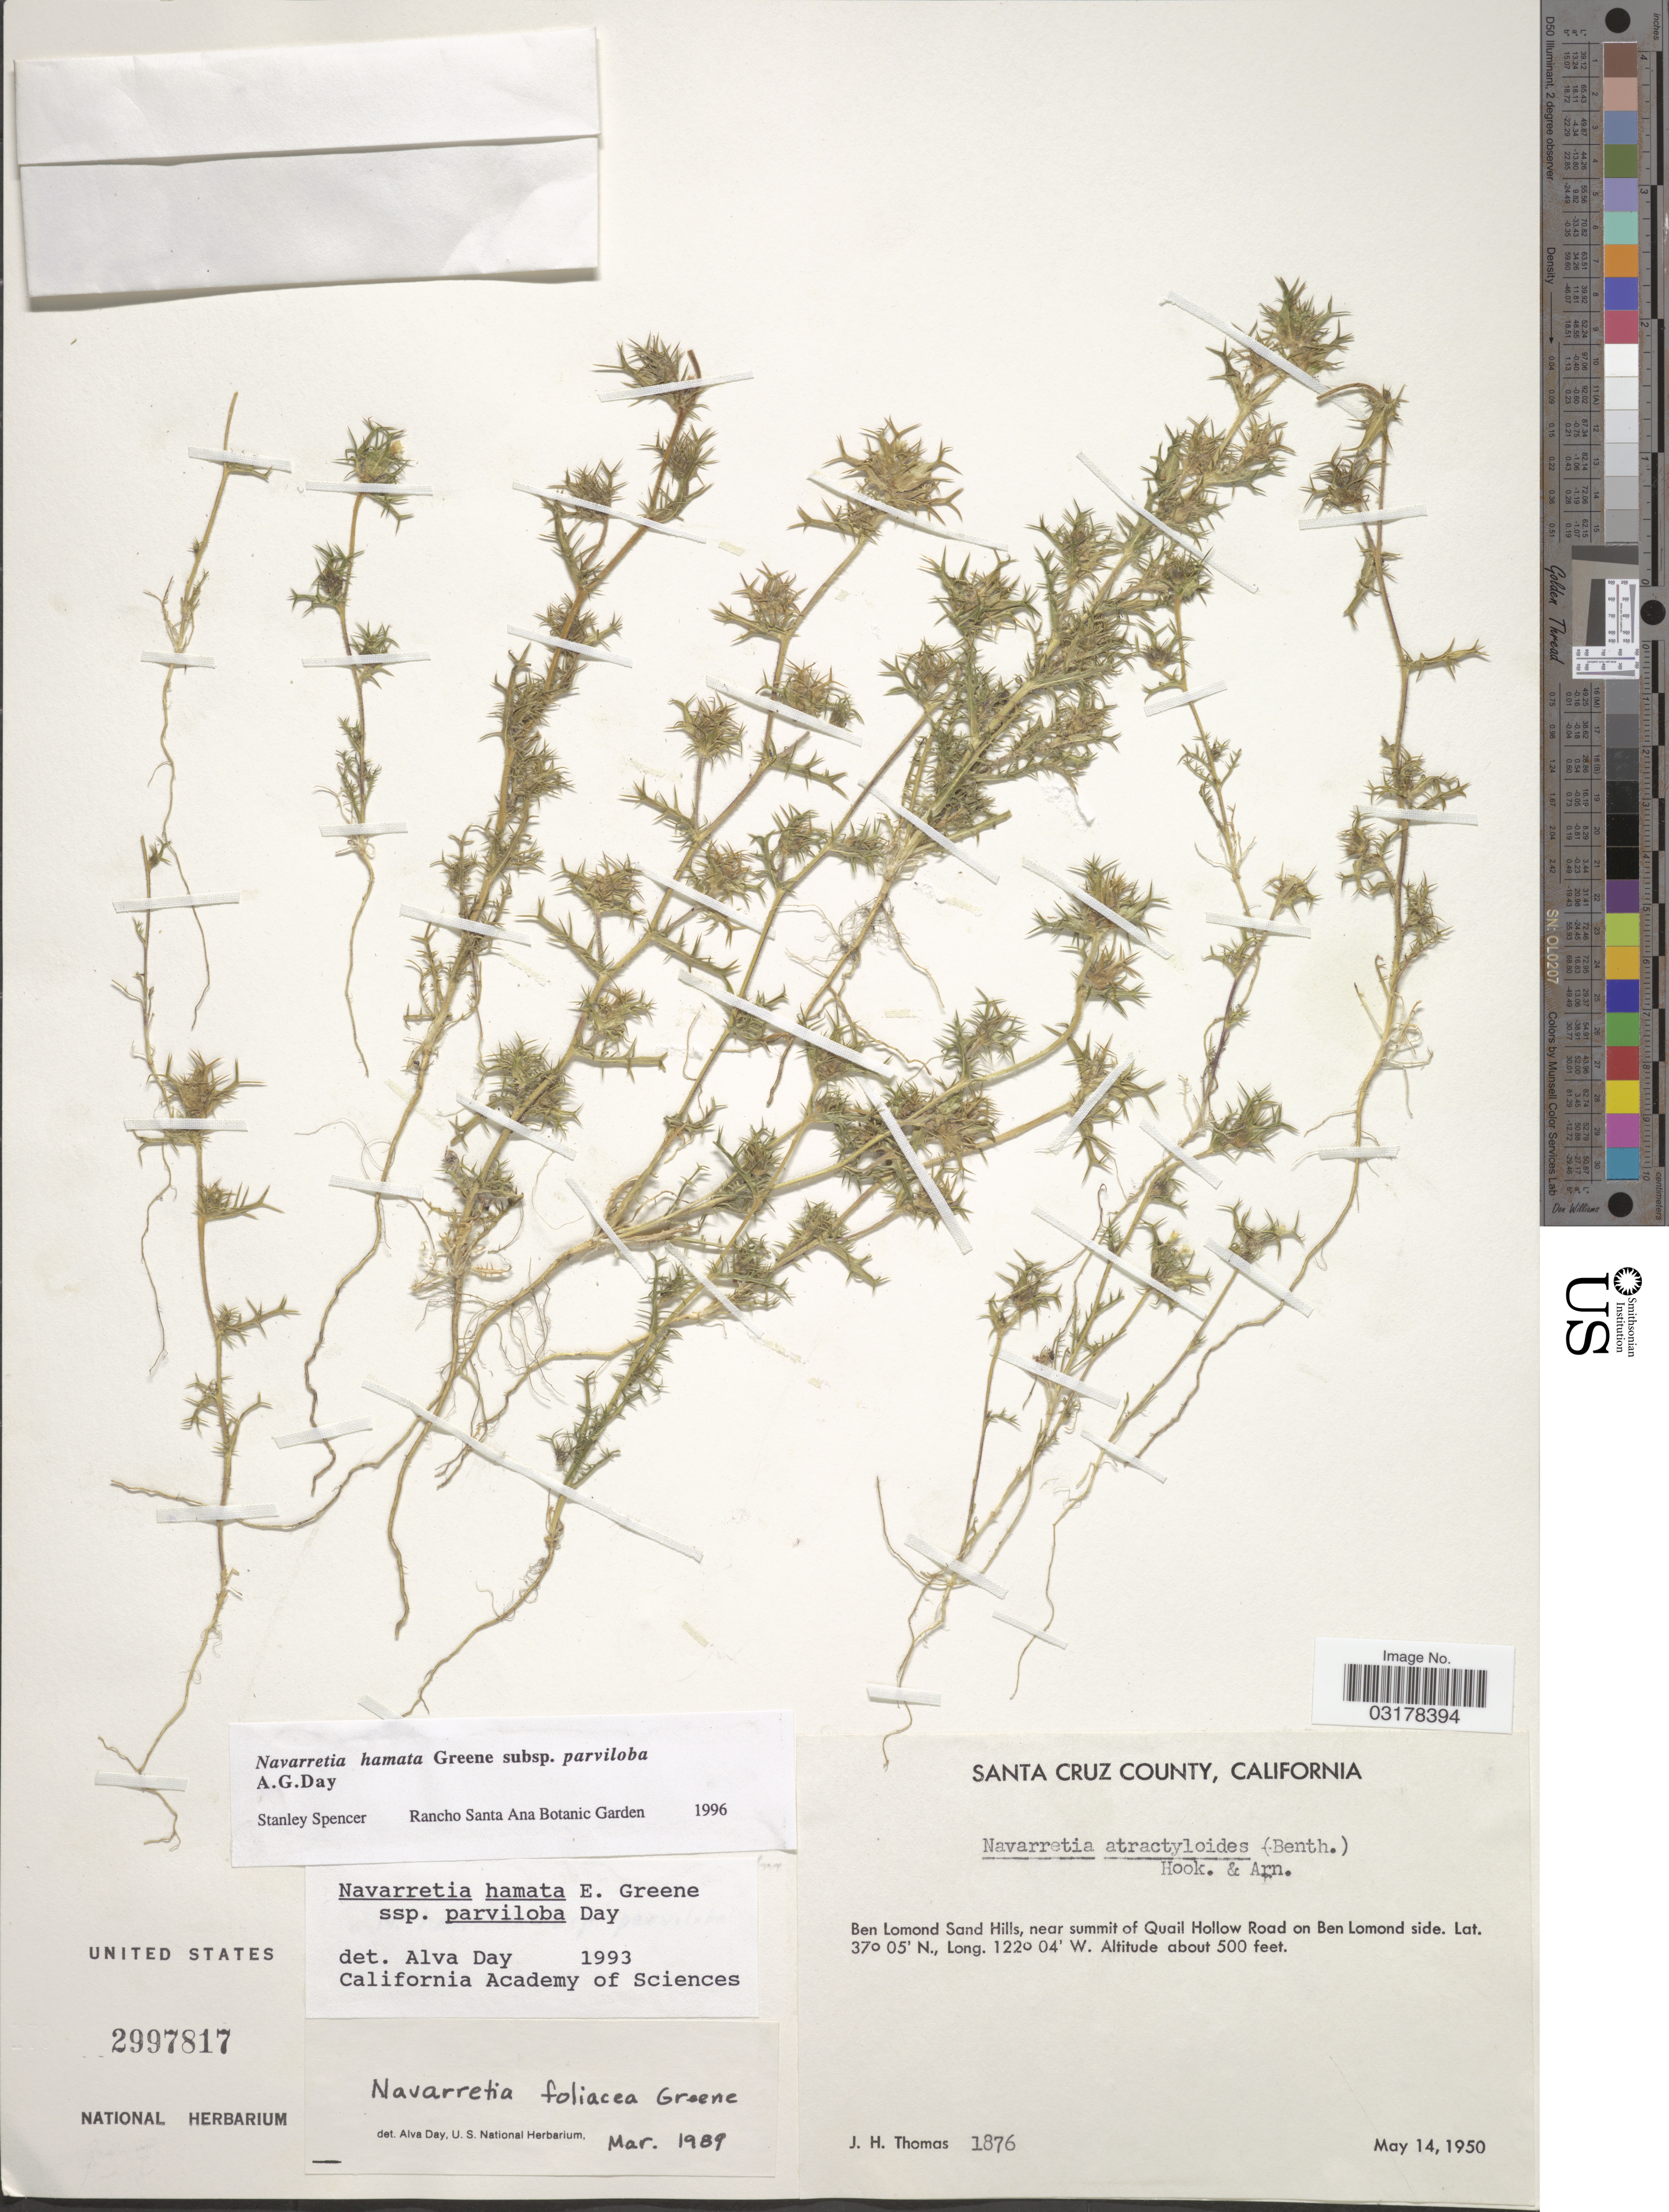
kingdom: Plantae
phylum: Tracheophyta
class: Magnoliopsida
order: Ericales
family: Polemoniaceae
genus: Navarretia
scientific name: Navarretia hamata subsp. parviloba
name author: A.G. Day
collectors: J. H. Thomas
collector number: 1876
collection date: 1950-05-14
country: United States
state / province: California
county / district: Santa Cruz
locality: Santa Cruz County. Ben Lomond Sand Hills, near summit of Quail Hollow Road on Ben Lomond side.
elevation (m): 152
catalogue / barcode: US 2997817